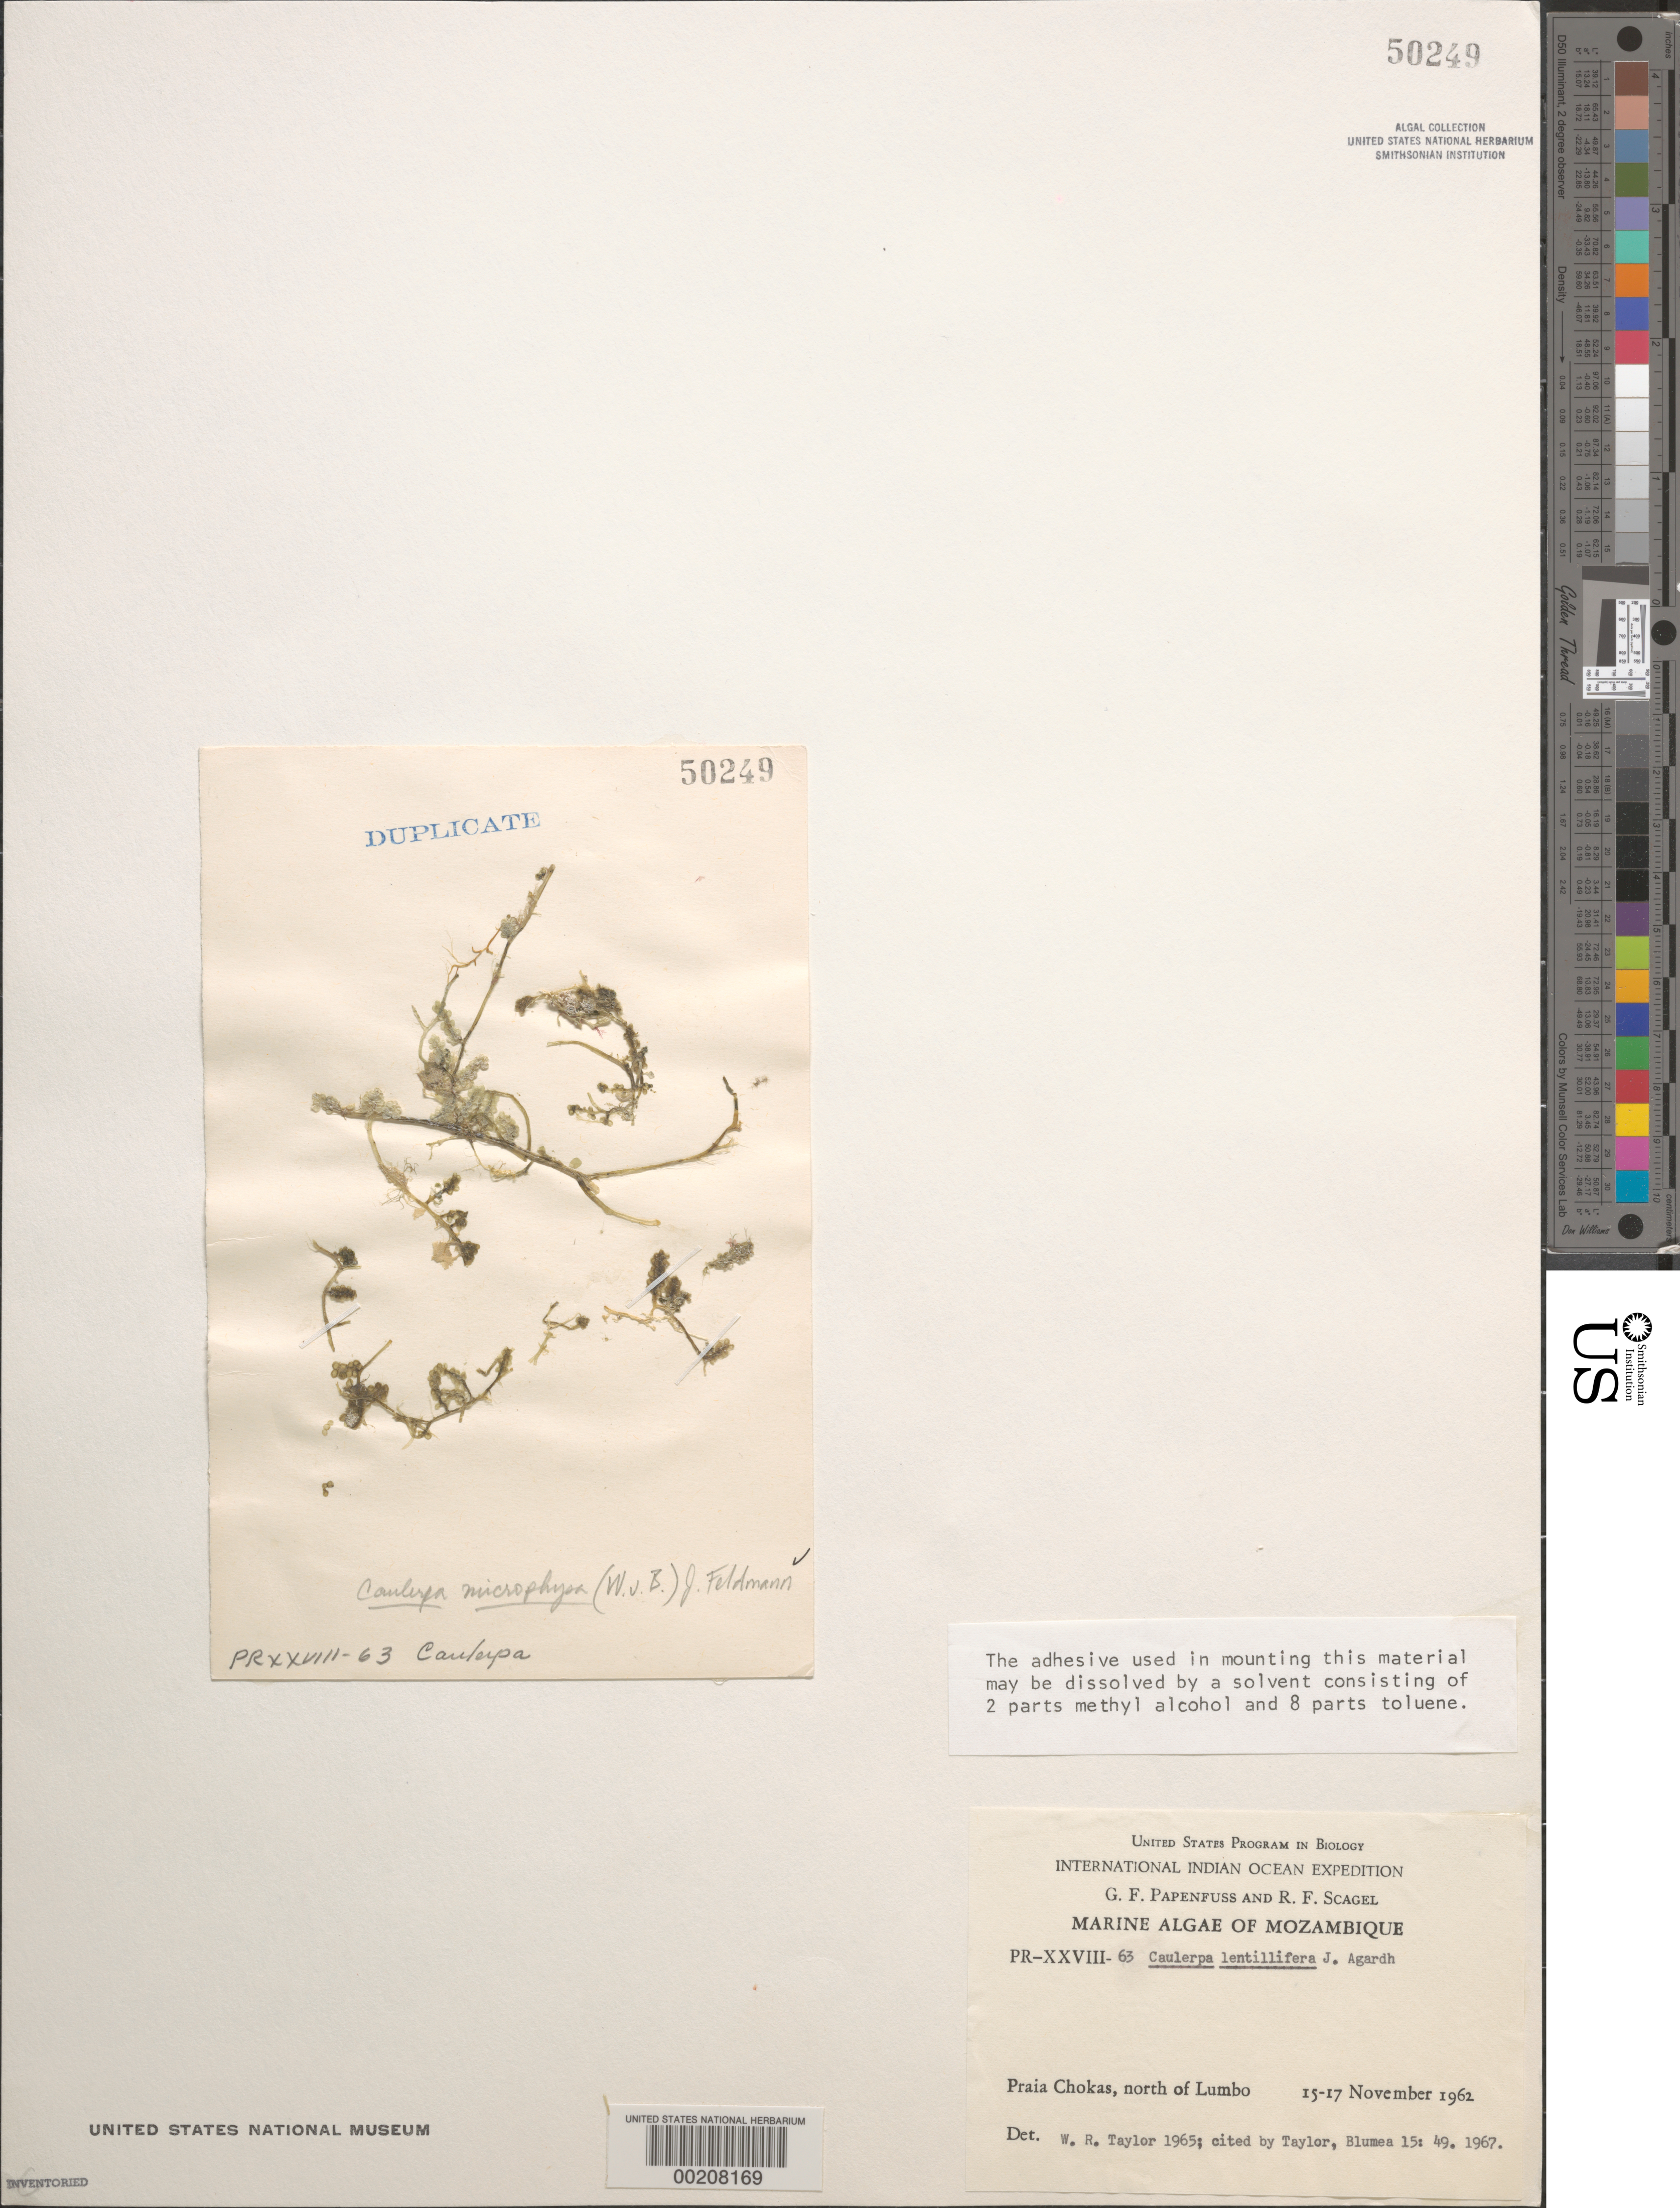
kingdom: Plantae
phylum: Chlorophyta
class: Ulvophyceae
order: Bryopsidales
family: Caulerpaceae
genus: Caulerpa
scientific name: Caulerpa lentillifera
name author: J. Agardh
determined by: Taylor, William R.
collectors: G. Papenfuss & R. F. Scagel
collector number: PR-XXVIII-63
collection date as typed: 15 Nov 1962 to 17 Nov 1962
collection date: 1962-11-15/1962-11-17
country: Mozambique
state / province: Nampula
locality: Praia Chokas, north of Lumbo, Ilha District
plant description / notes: International Indian Ocean Expedition, 1962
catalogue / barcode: US 50249